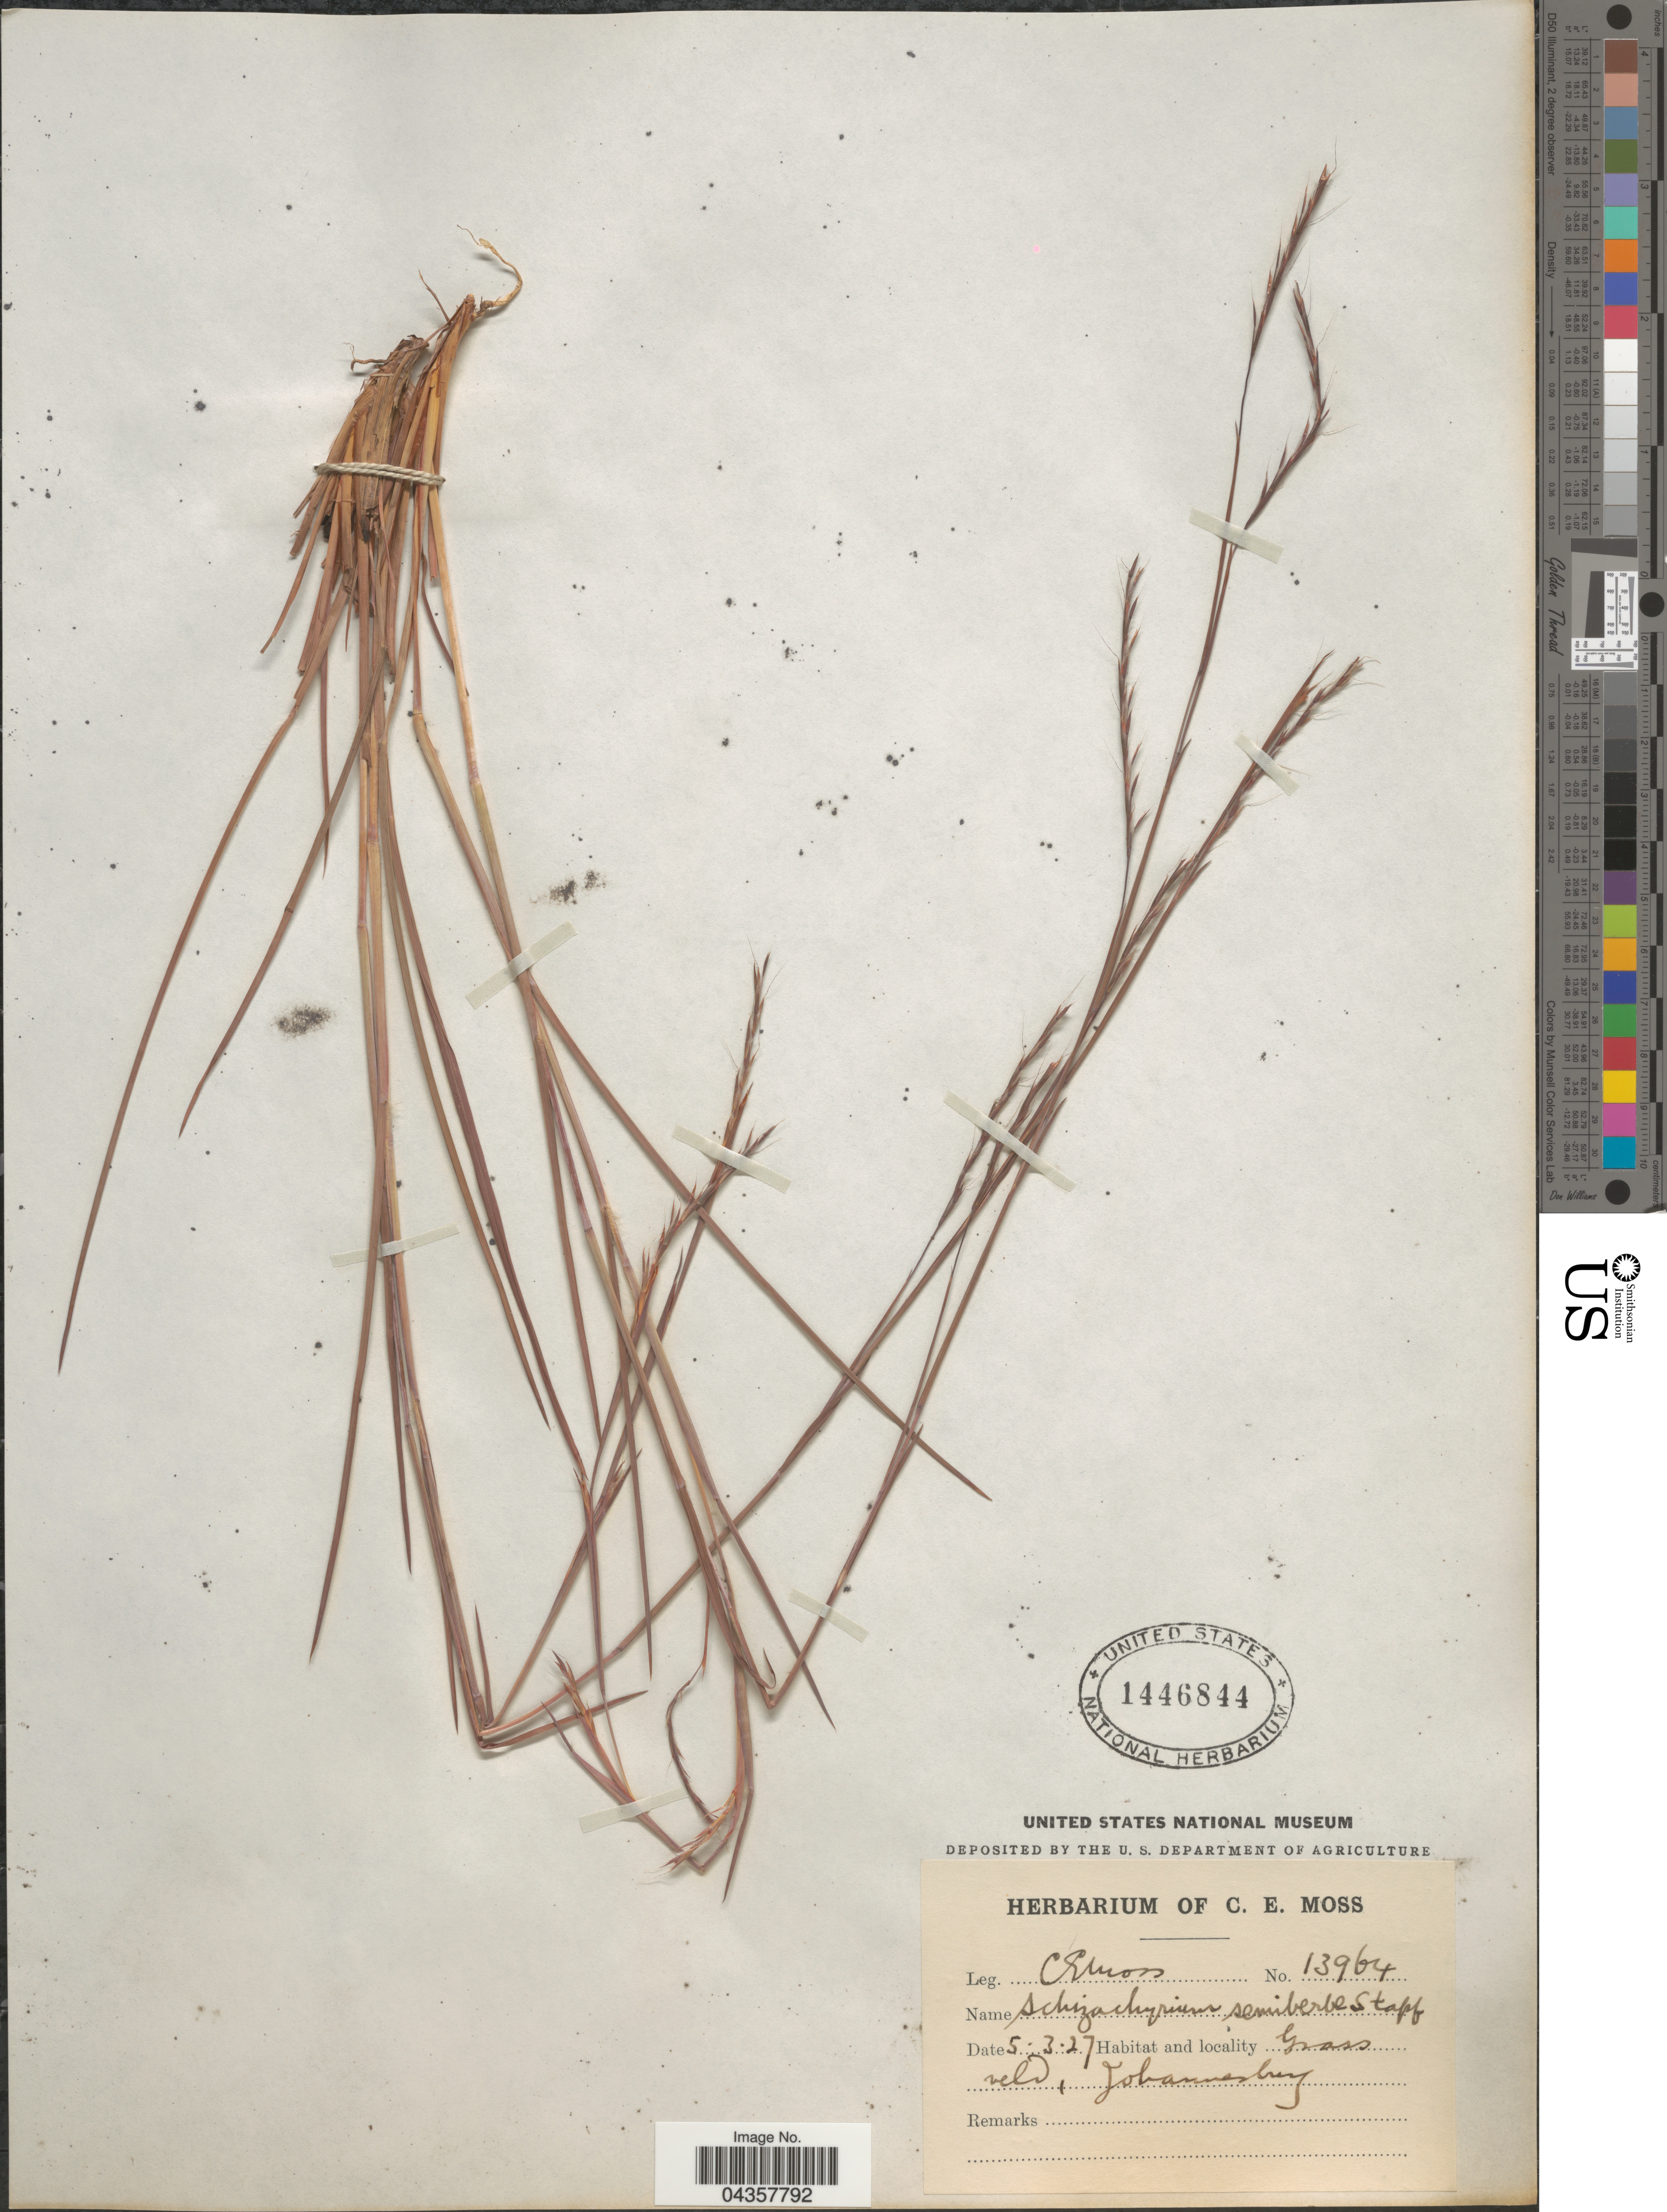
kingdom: Plantae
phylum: Tracheophyta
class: Liliopsida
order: Poales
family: Poaceae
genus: Schizachyrium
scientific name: Schizachyrium sanguineum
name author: (Retz.) Alston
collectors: C. E. Moss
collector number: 13964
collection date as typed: Transcribed d/m/y: 5/3/27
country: South Africa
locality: Grass veld, Johannesburg.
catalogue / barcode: US 1446844